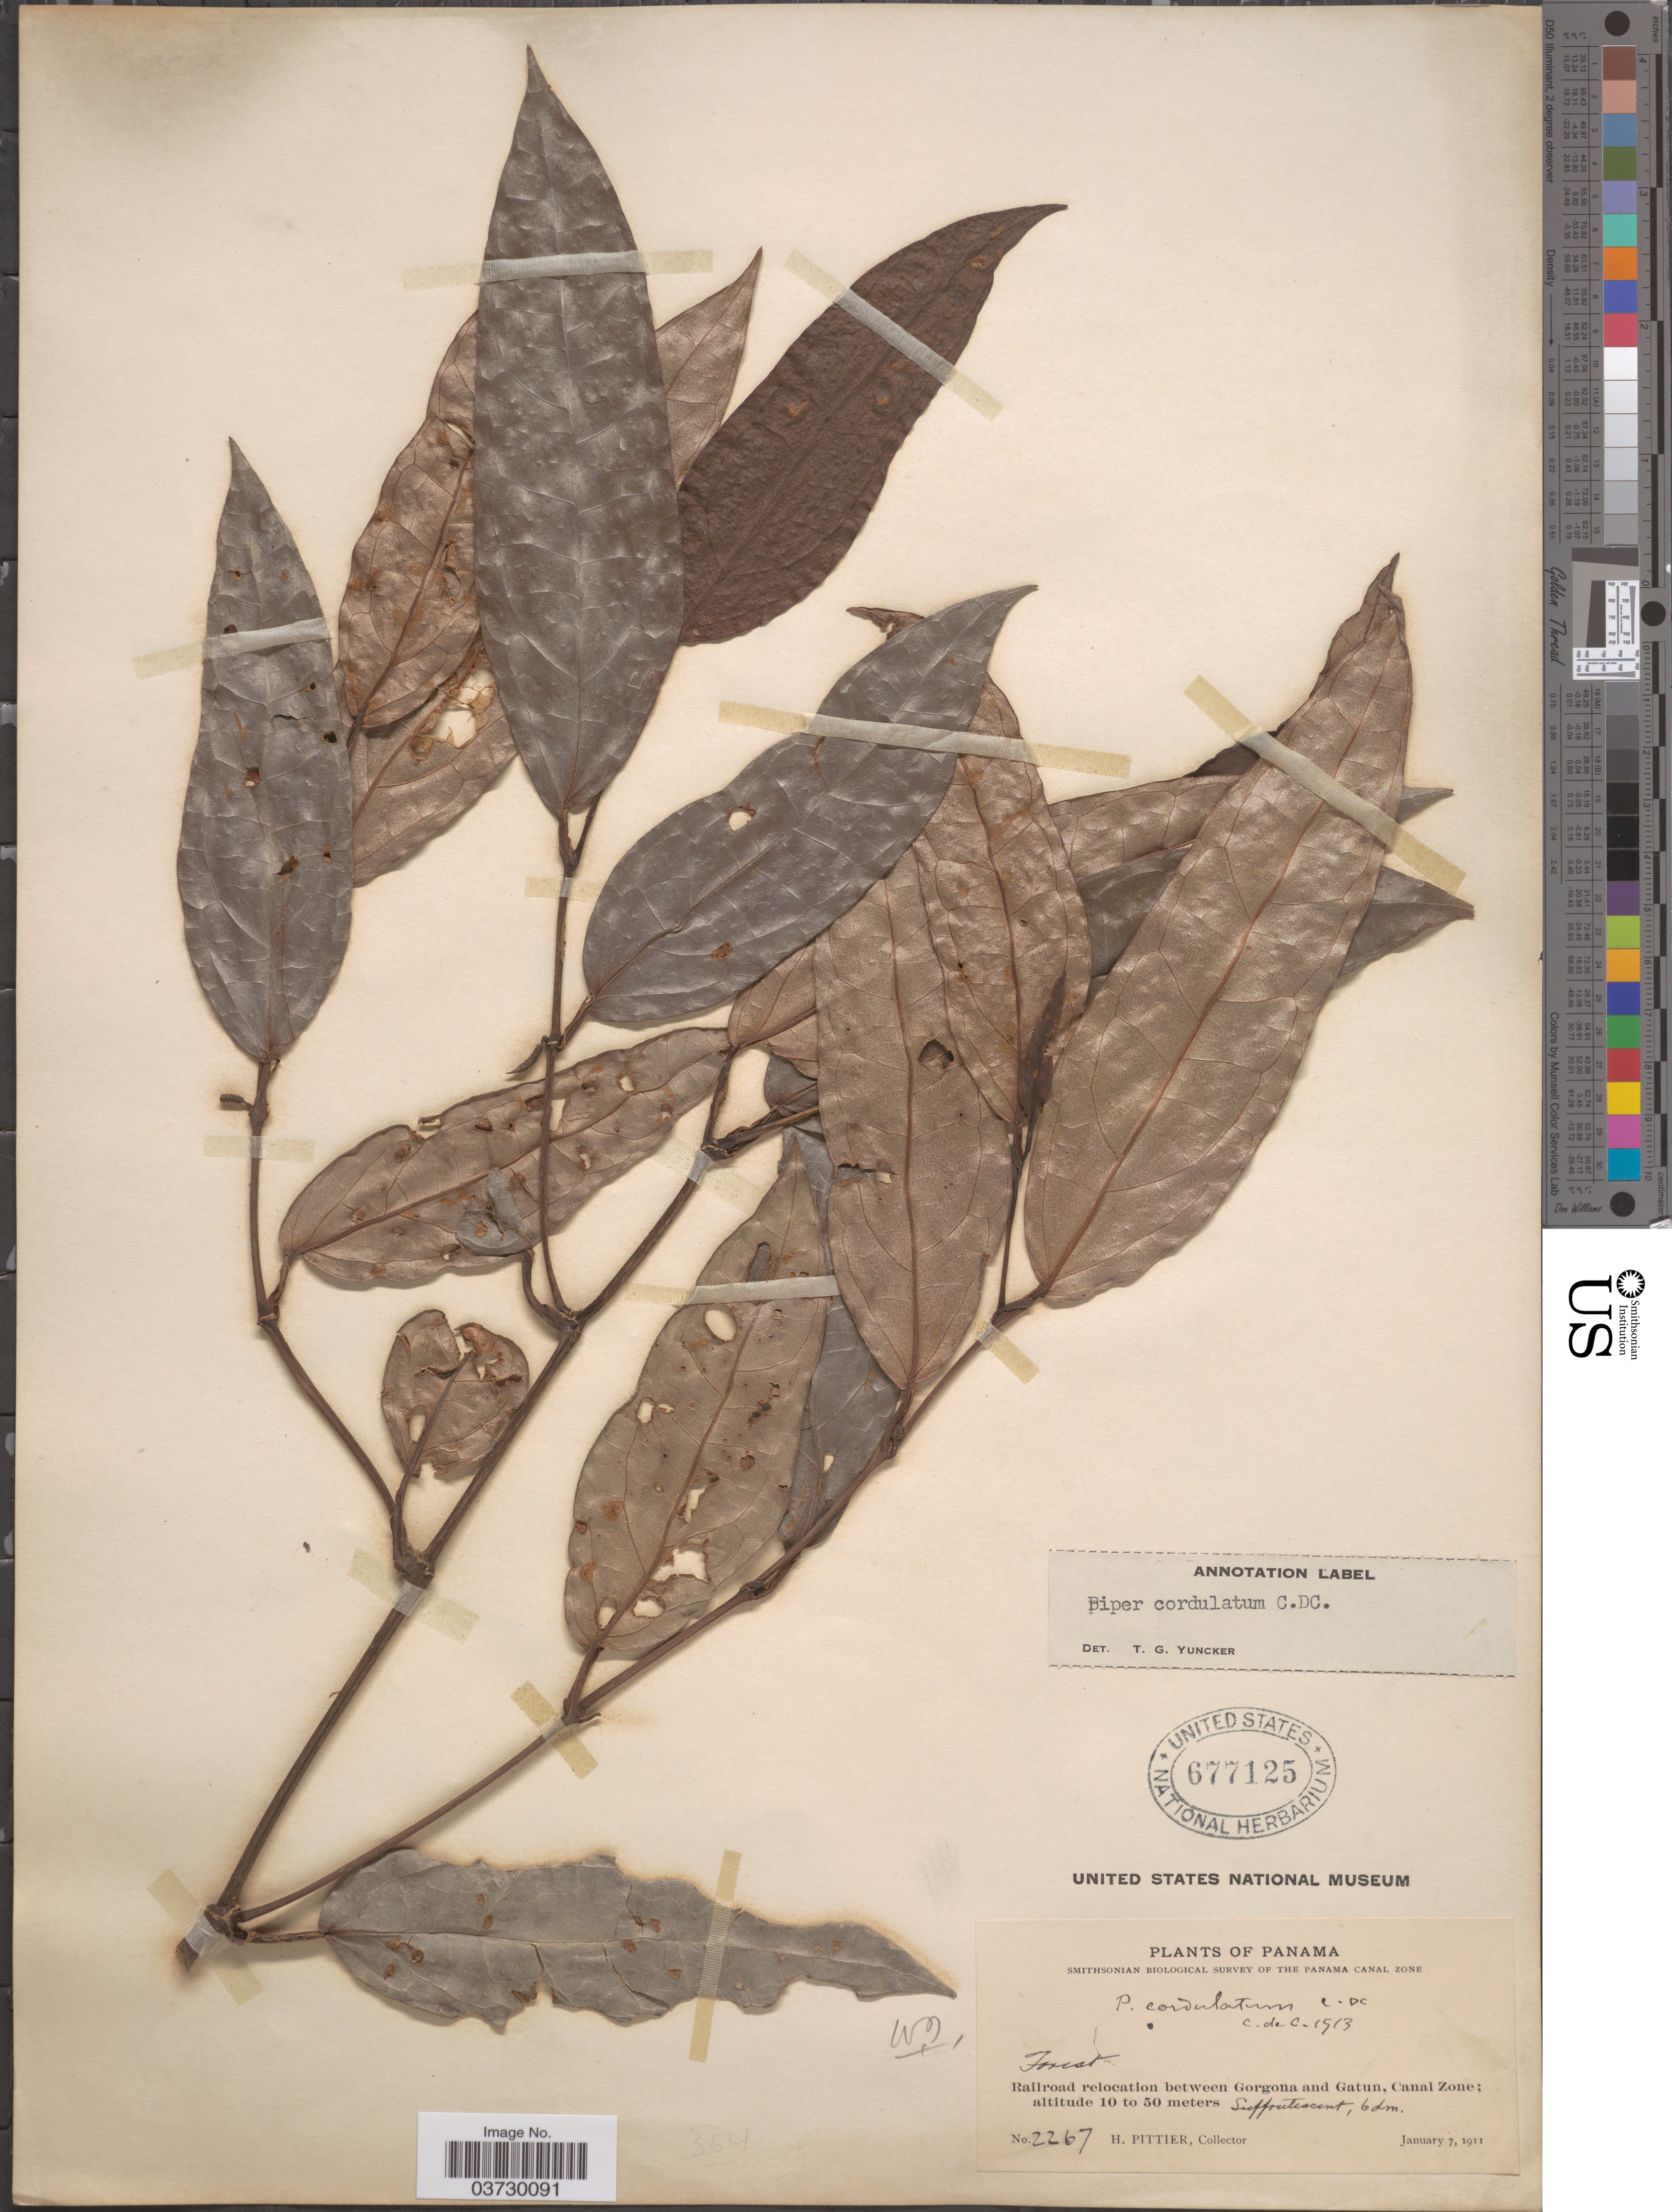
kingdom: Plantae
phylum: Tracheophyta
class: Magnoliopsida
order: Piperales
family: Piperaceae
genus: Piper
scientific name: Piper cordulatum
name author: C. DC.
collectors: H. F. Pittier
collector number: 2267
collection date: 1911-01-07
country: Panama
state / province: Colón / Panamá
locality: Railroad relocation between Gorgona and Gatun, Canal Zone.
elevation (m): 10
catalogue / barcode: US 677125